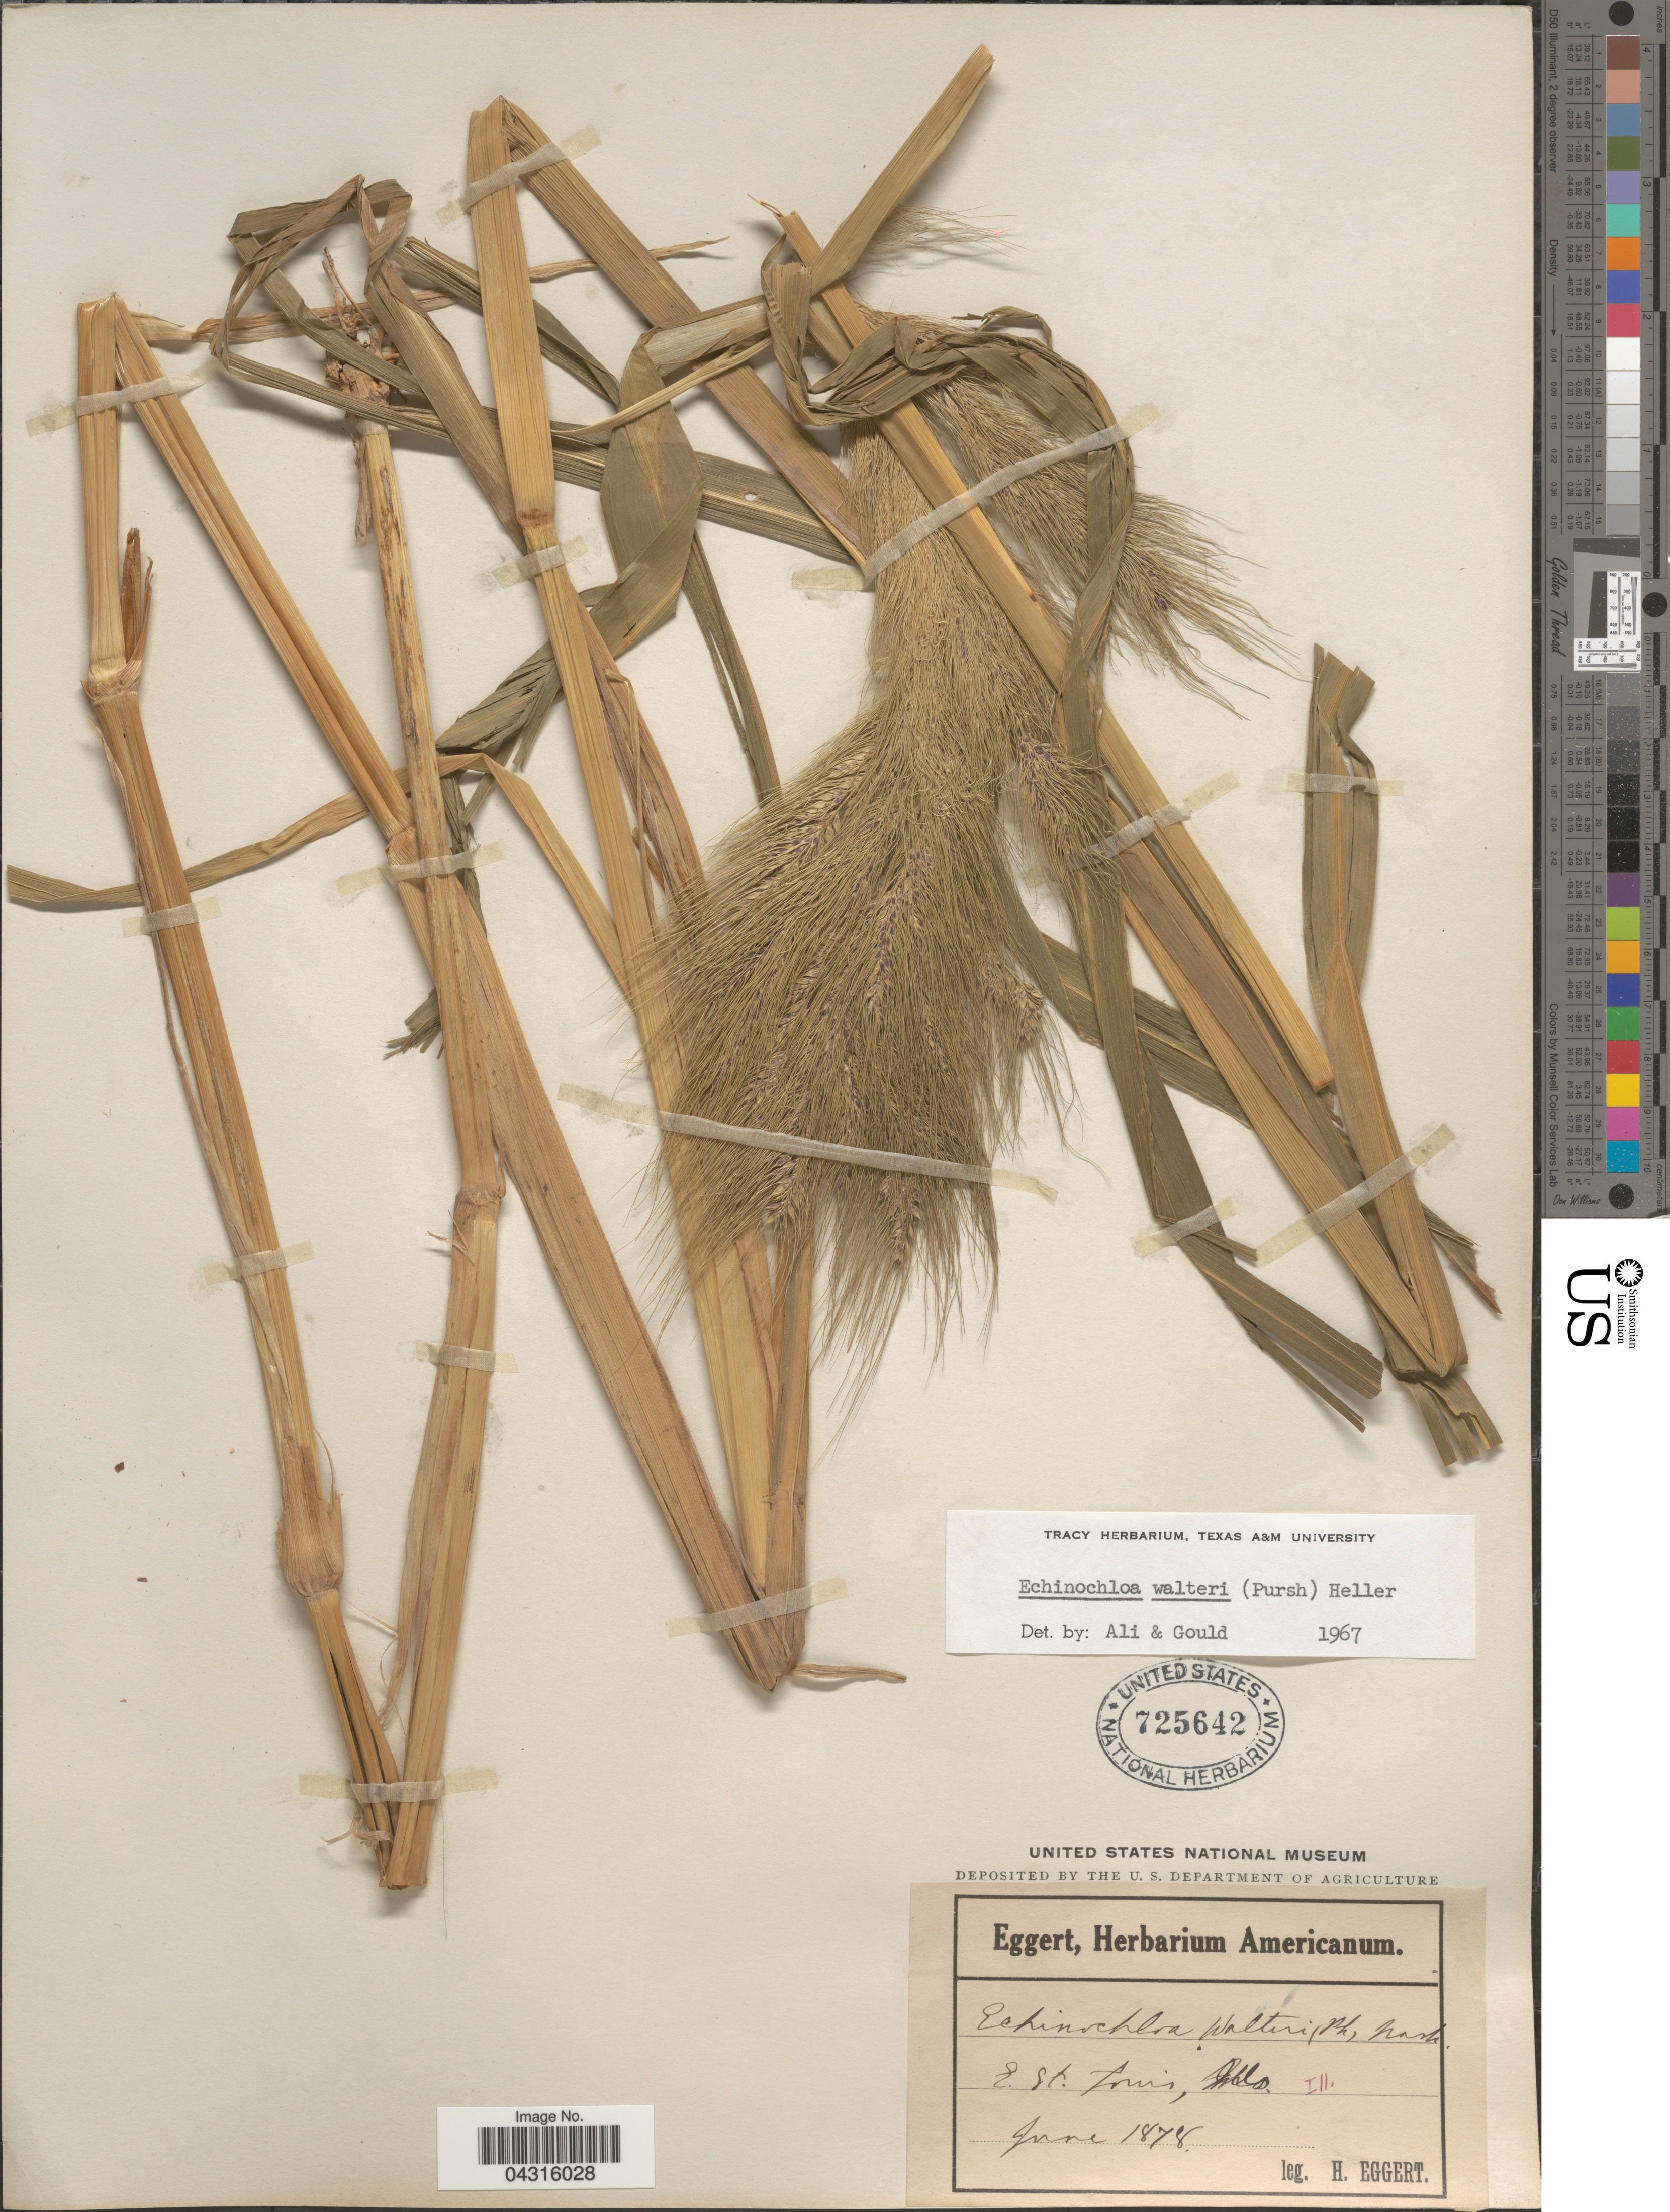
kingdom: Plantae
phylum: Tracheophyta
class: Liliopsida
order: Poales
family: Poaceae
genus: Echinochloa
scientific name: Echinochloa walteri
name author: (Pursh) A. Heller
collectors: H. Eggert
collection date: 1878-06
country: United States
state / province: Illinois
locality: E. St. Louis.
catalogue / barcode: US 725642